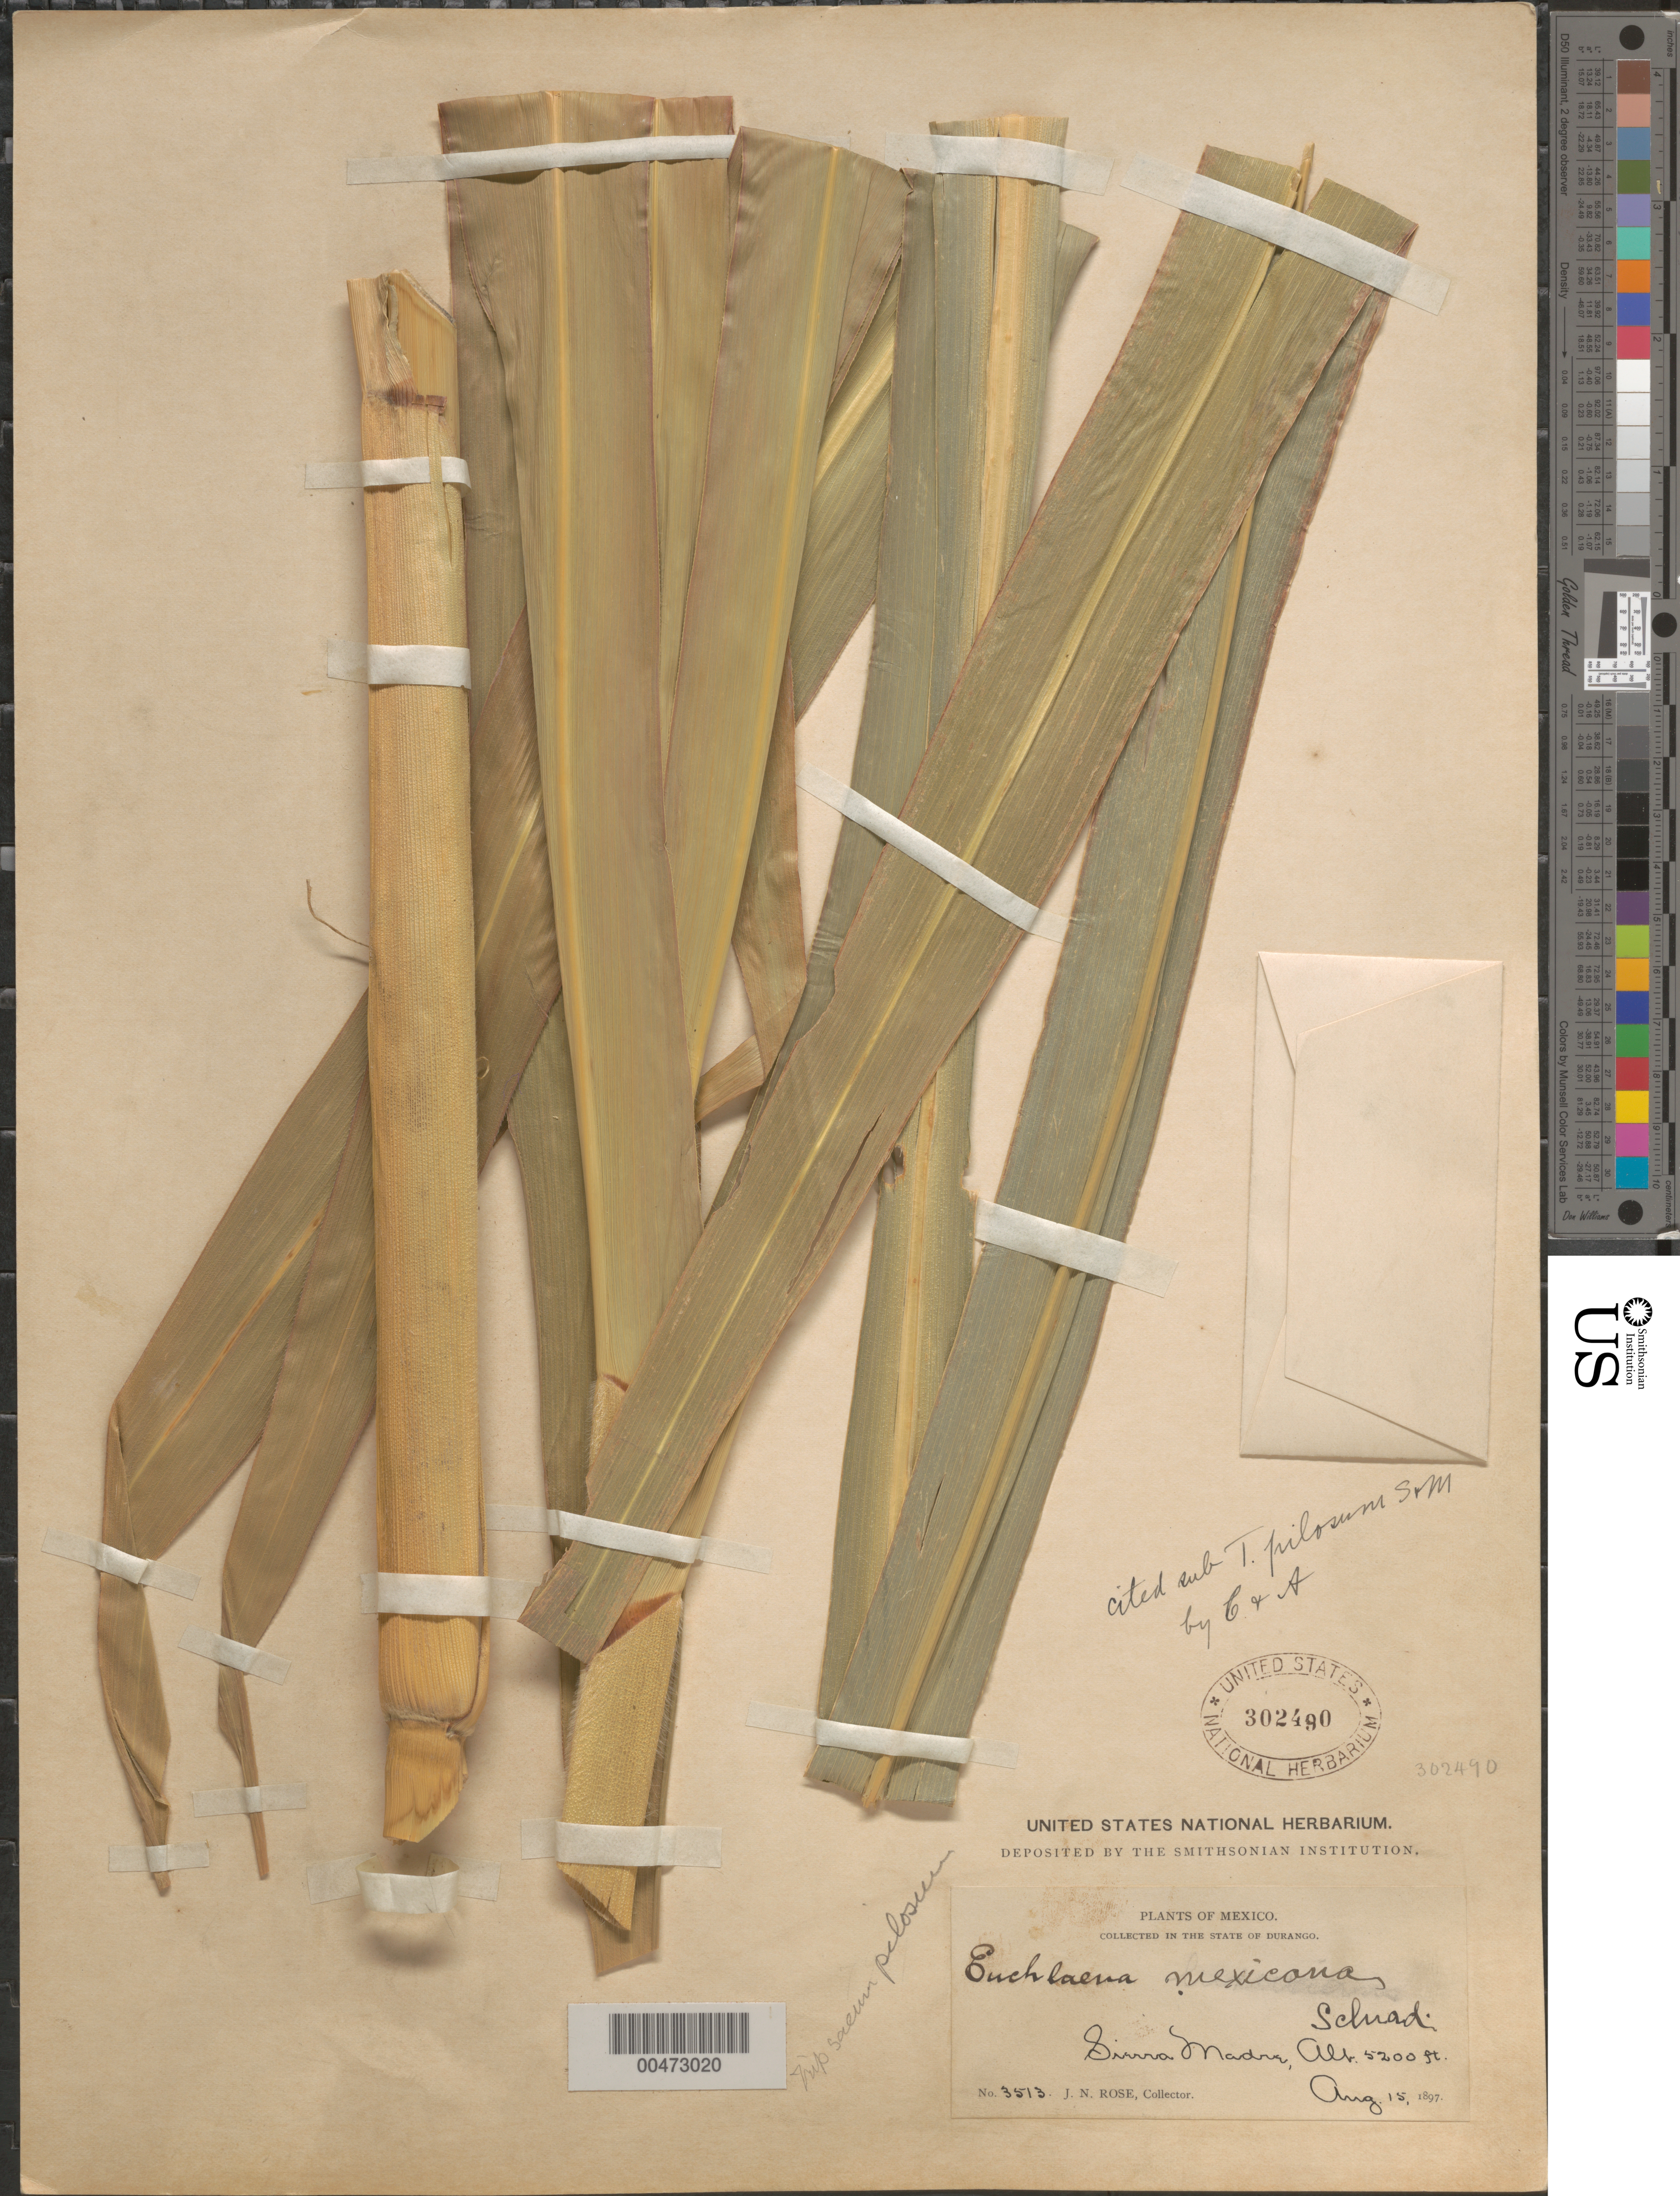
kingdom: Plantae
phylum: Tracheophyta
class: Liliopsida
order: Poales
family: Poaceae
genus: Tripsacum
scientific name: Tripsacum pilosum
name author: Scribn. & Merr.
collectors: J. N. Rose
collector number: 3513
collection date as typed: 15 Aug 1897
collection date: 1897-08-15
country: Mexico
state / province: Durango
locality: Sierra Madre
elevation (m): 1585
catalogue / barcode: US 302490